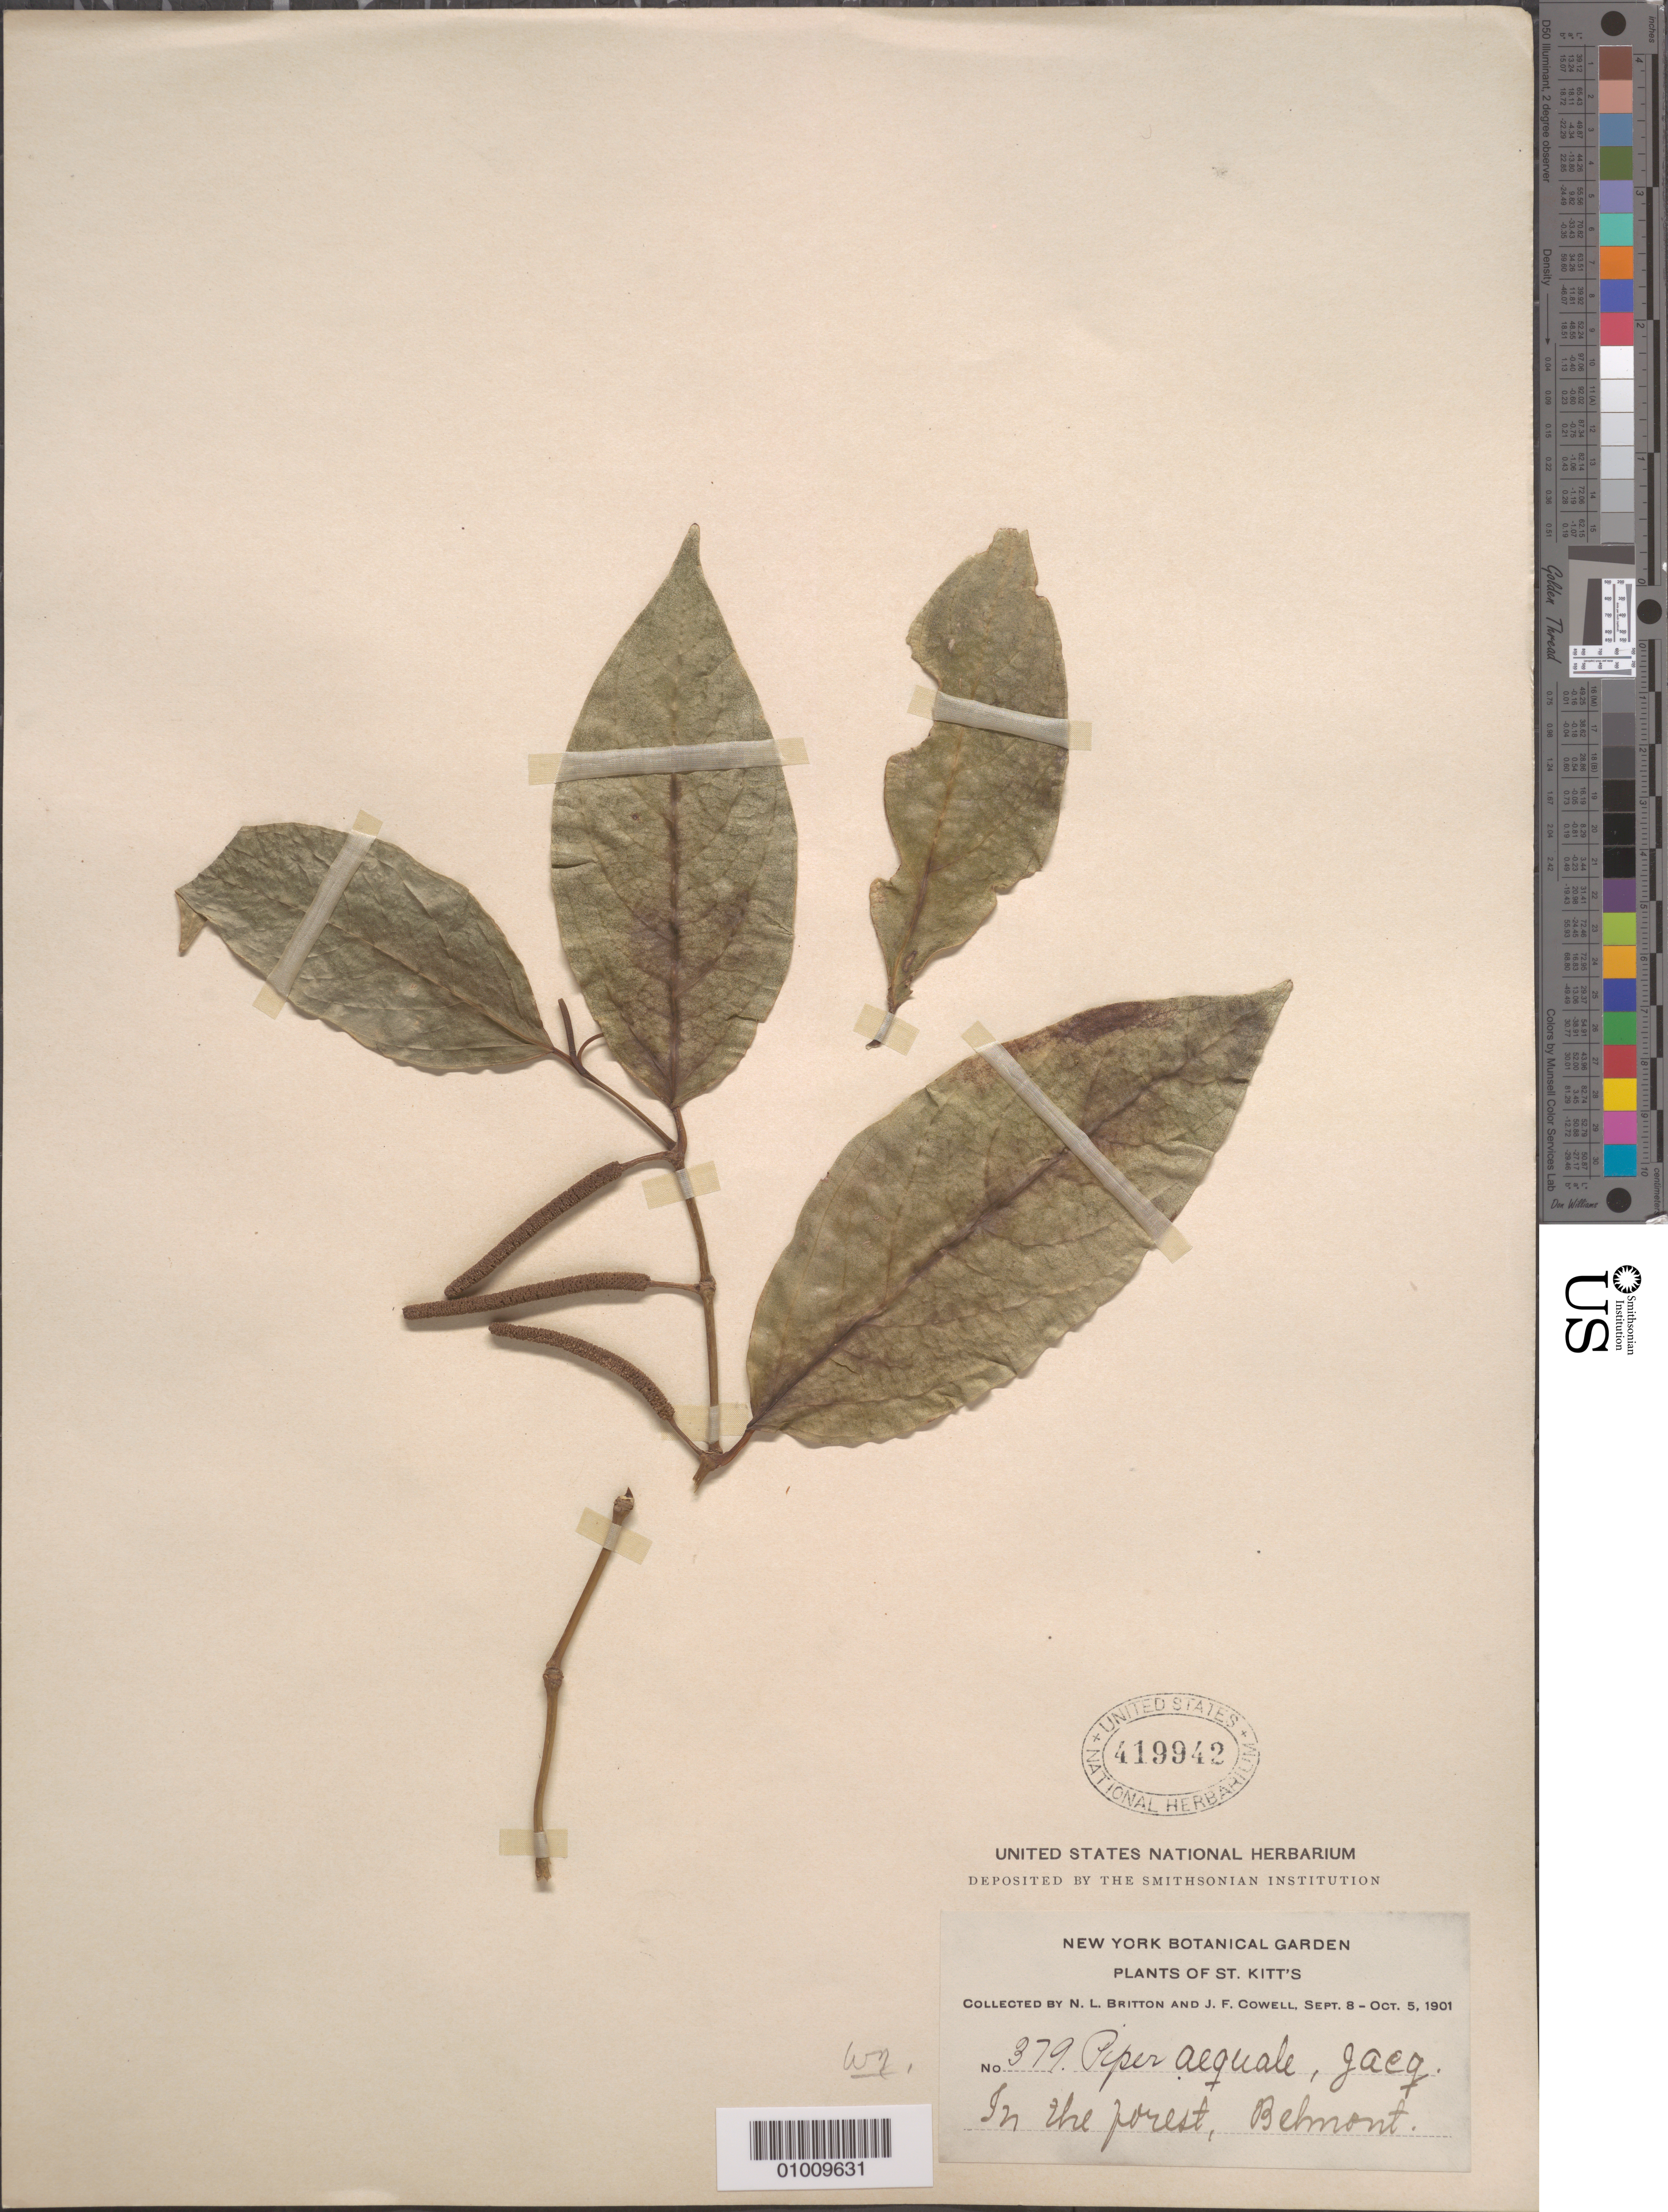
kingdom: Plantae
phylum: Tracheophyta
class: Magnoliopsida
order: Piperales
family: Piperaceae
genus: Piper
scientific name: Piper aequale var. aequale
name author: Vahl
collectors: N. Britton, N. Britton & J. F. Cowell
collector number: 379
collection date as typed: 08 Sep 1901 to 05 Oct 1901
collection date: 1901-09-08/1901-10-05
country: St. Christopher-Nevis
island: St. Christopher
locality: In the forest, Behmont.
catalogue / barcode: US 419942